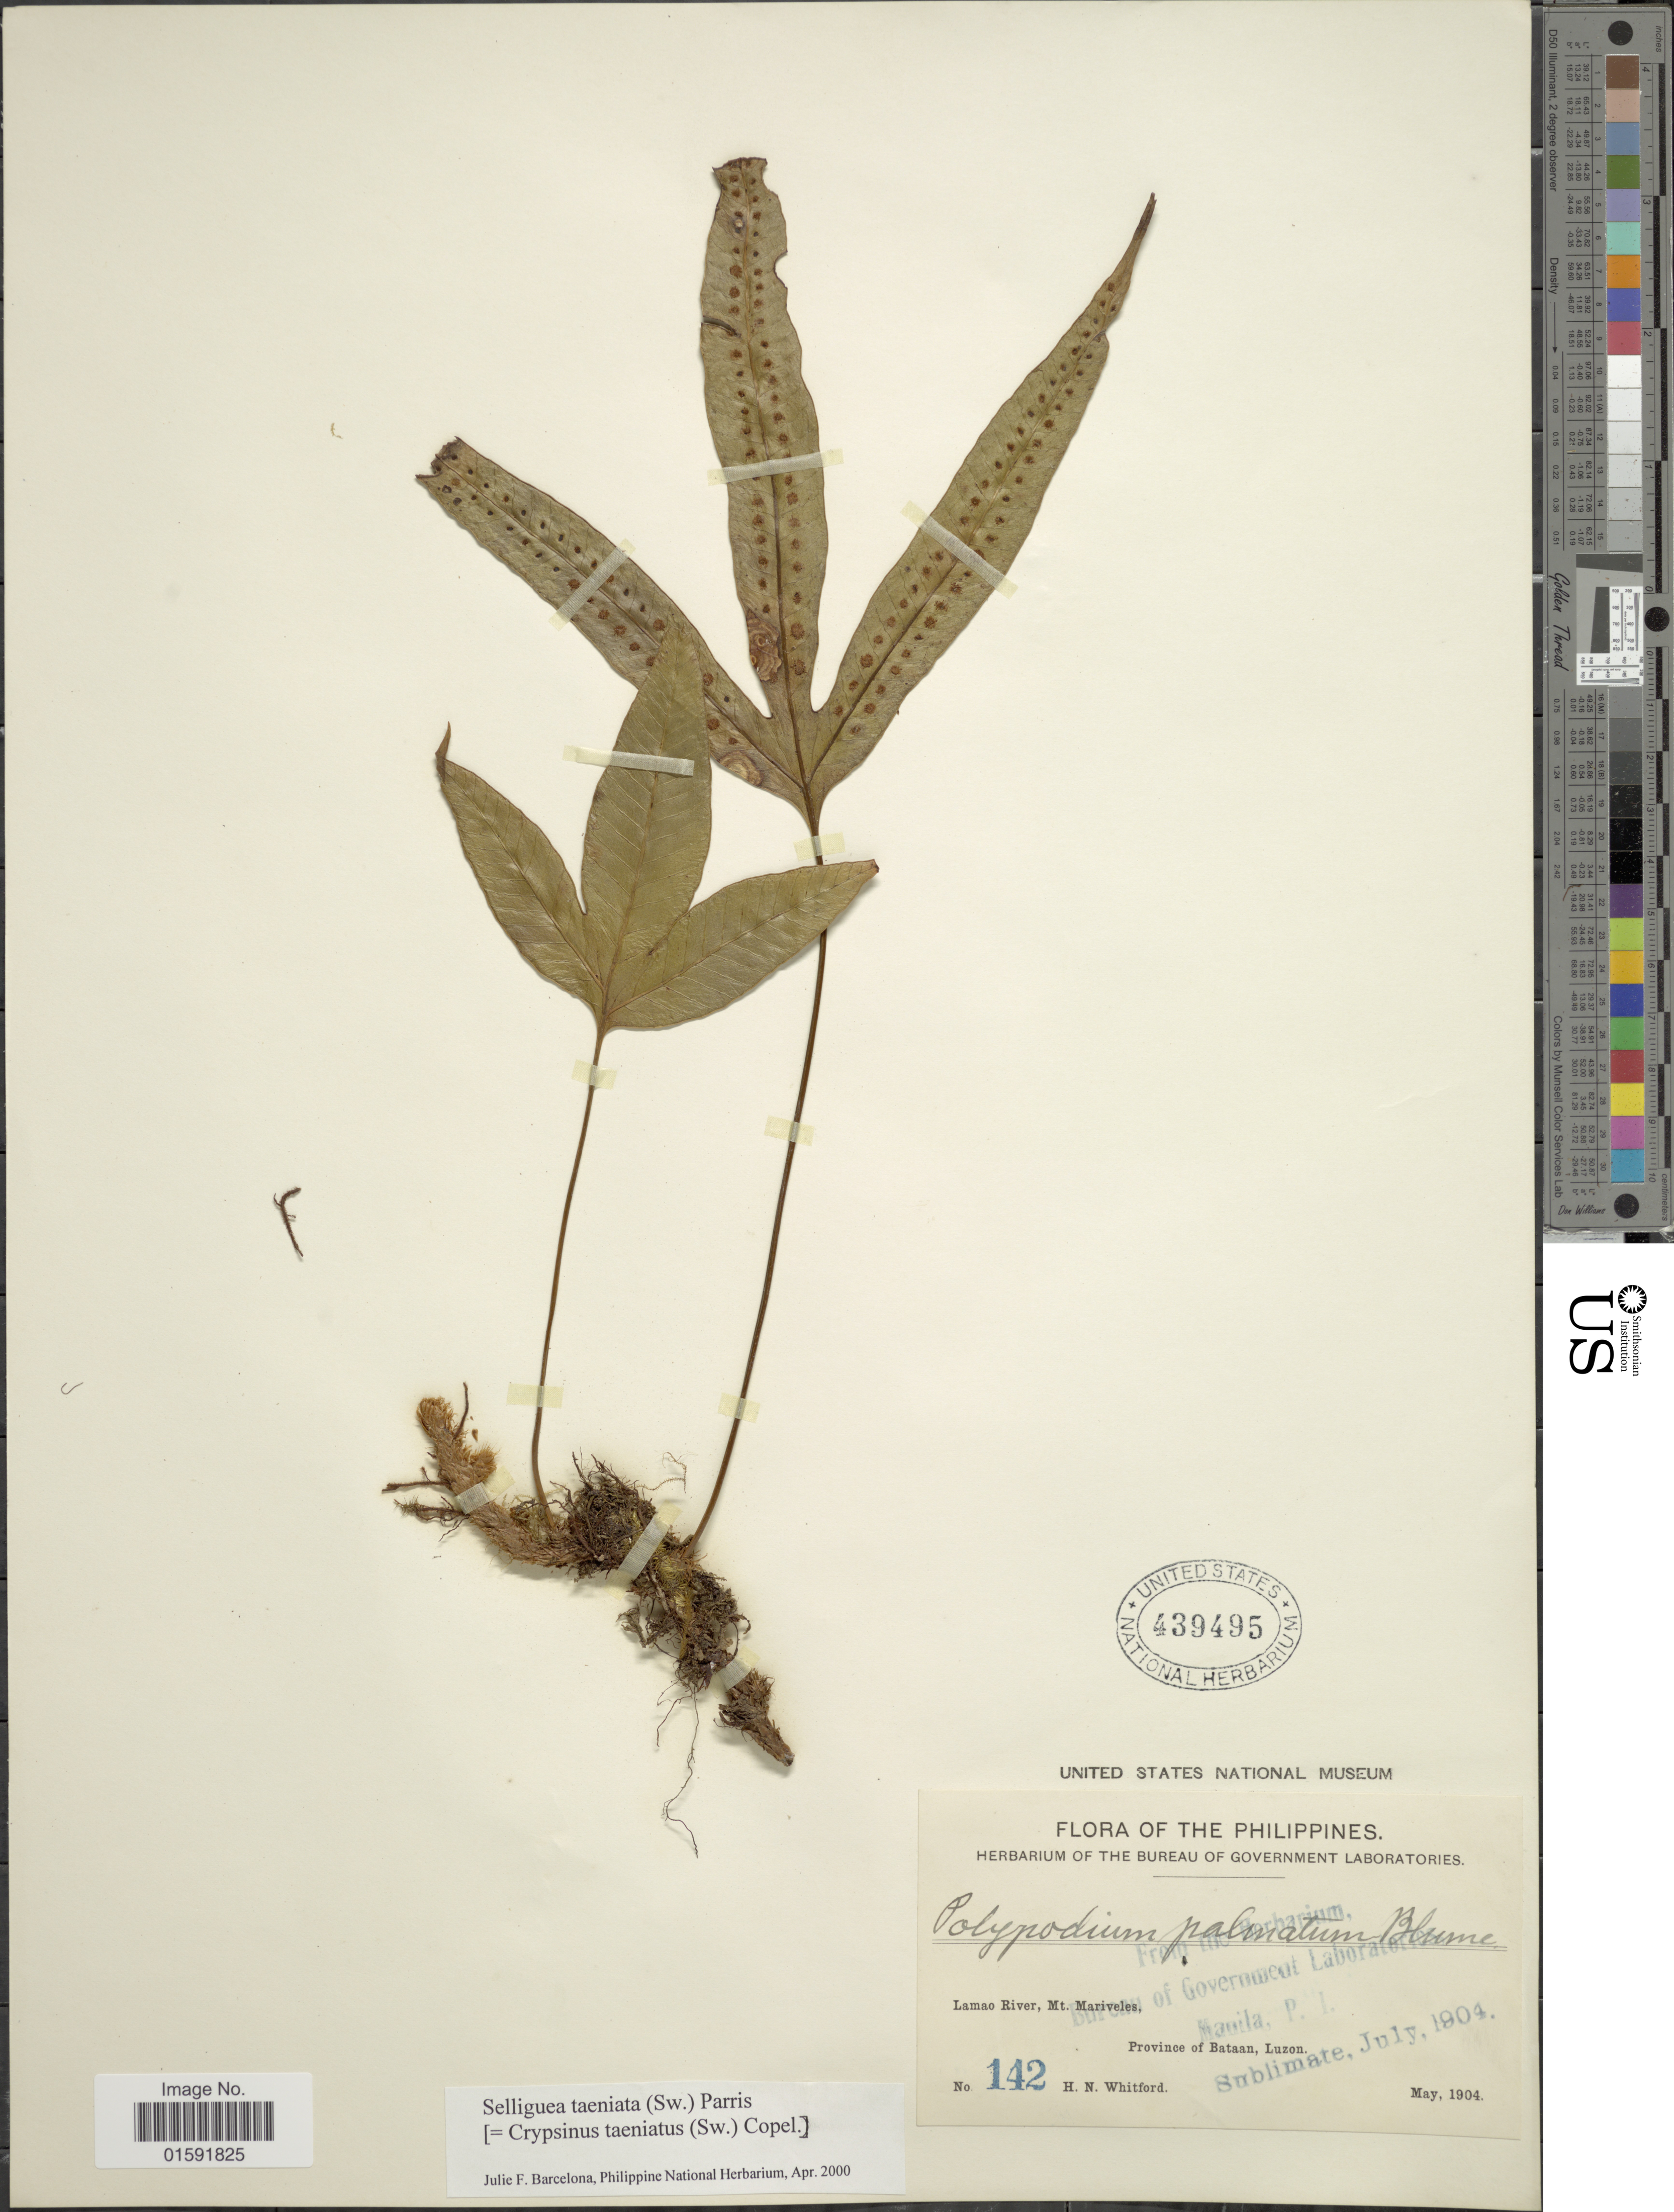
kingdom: Plantae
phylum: Tracheophyta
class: Polypodiopsida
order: Polypodiales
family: Polypodiaceae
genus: Selliguea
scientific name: Selliguea taeniata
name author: Parris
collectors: H. N. Whitford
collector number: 142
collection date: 1904-05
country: Philippines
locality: Lamao River, Mt. Mariveles, Province of Bataan, Luzon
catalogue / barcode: US 439495